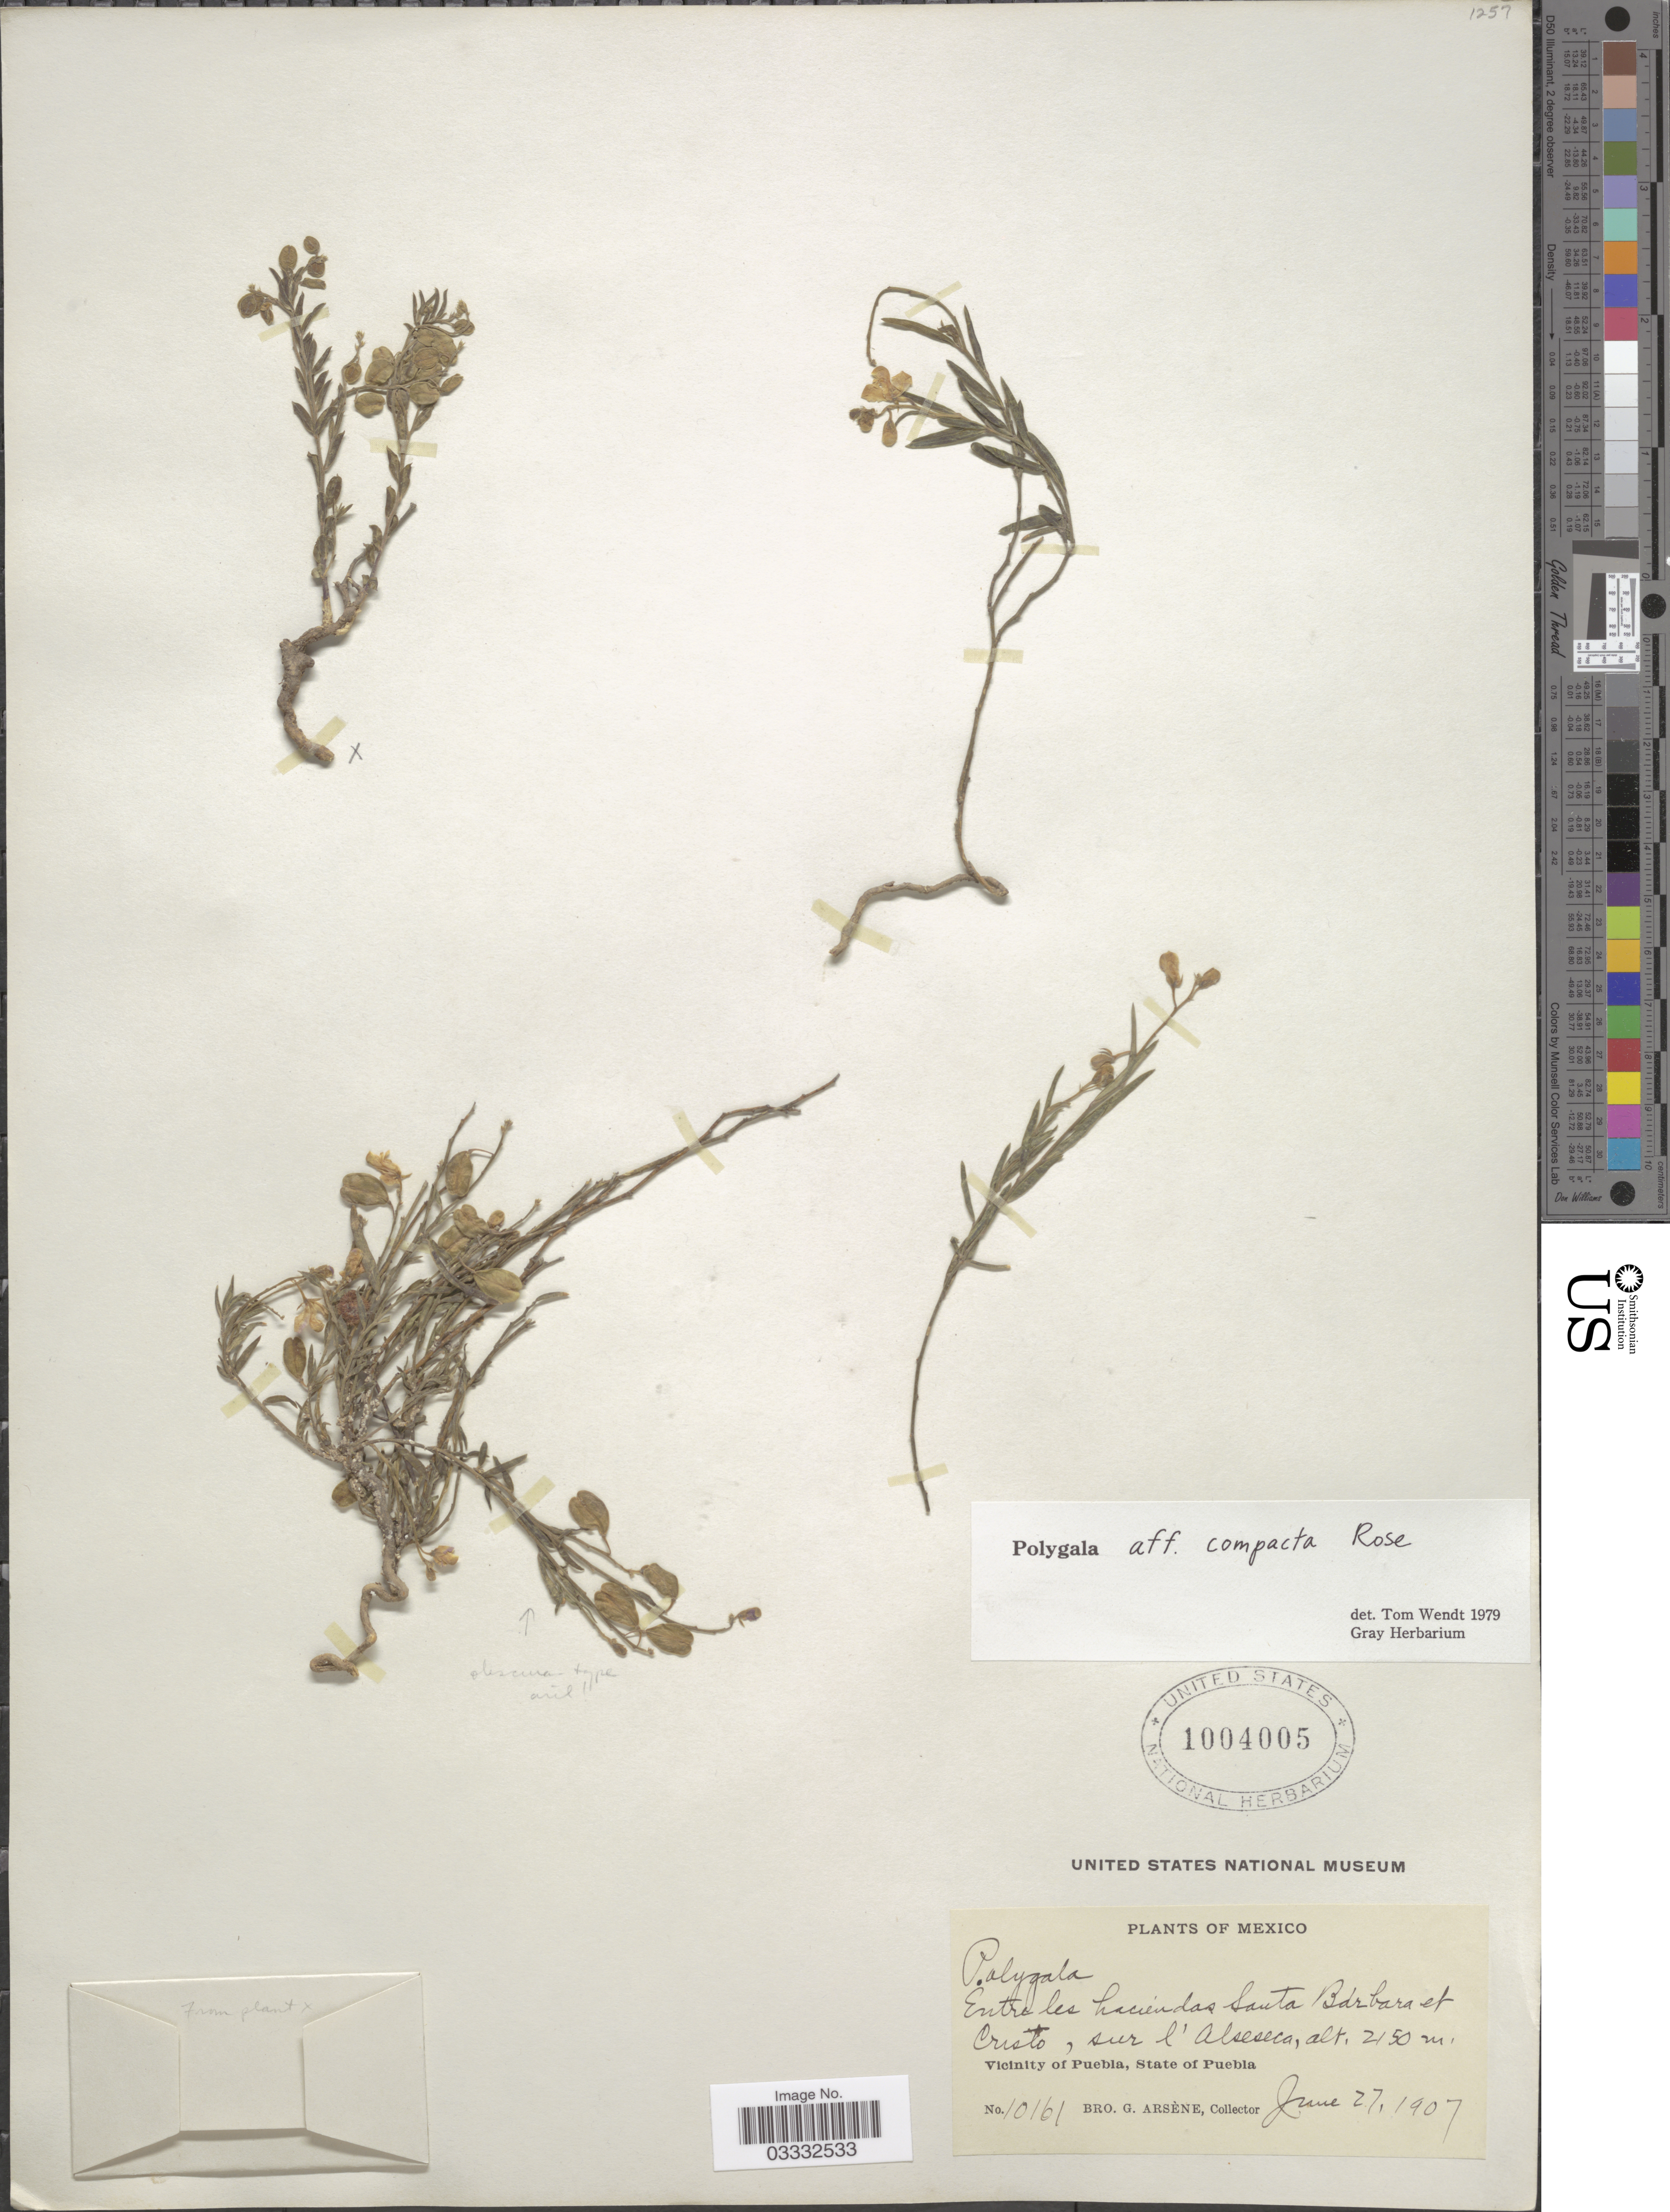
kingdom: Plantae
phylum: Tracheophyta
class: Magnoliopsida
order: Fabales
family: Polygalaceae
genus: Polygala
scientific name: Polygala compacta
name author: Rose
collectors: Bro. G. Arsène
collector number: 10161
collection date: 1907-06-27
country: Mexico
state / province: Puebla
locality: Entre les haciendas Santa Barbara et Cristo, sur l'Alseseca. Vicinity of Puebla.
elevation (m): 2150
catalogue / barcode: US 1004005